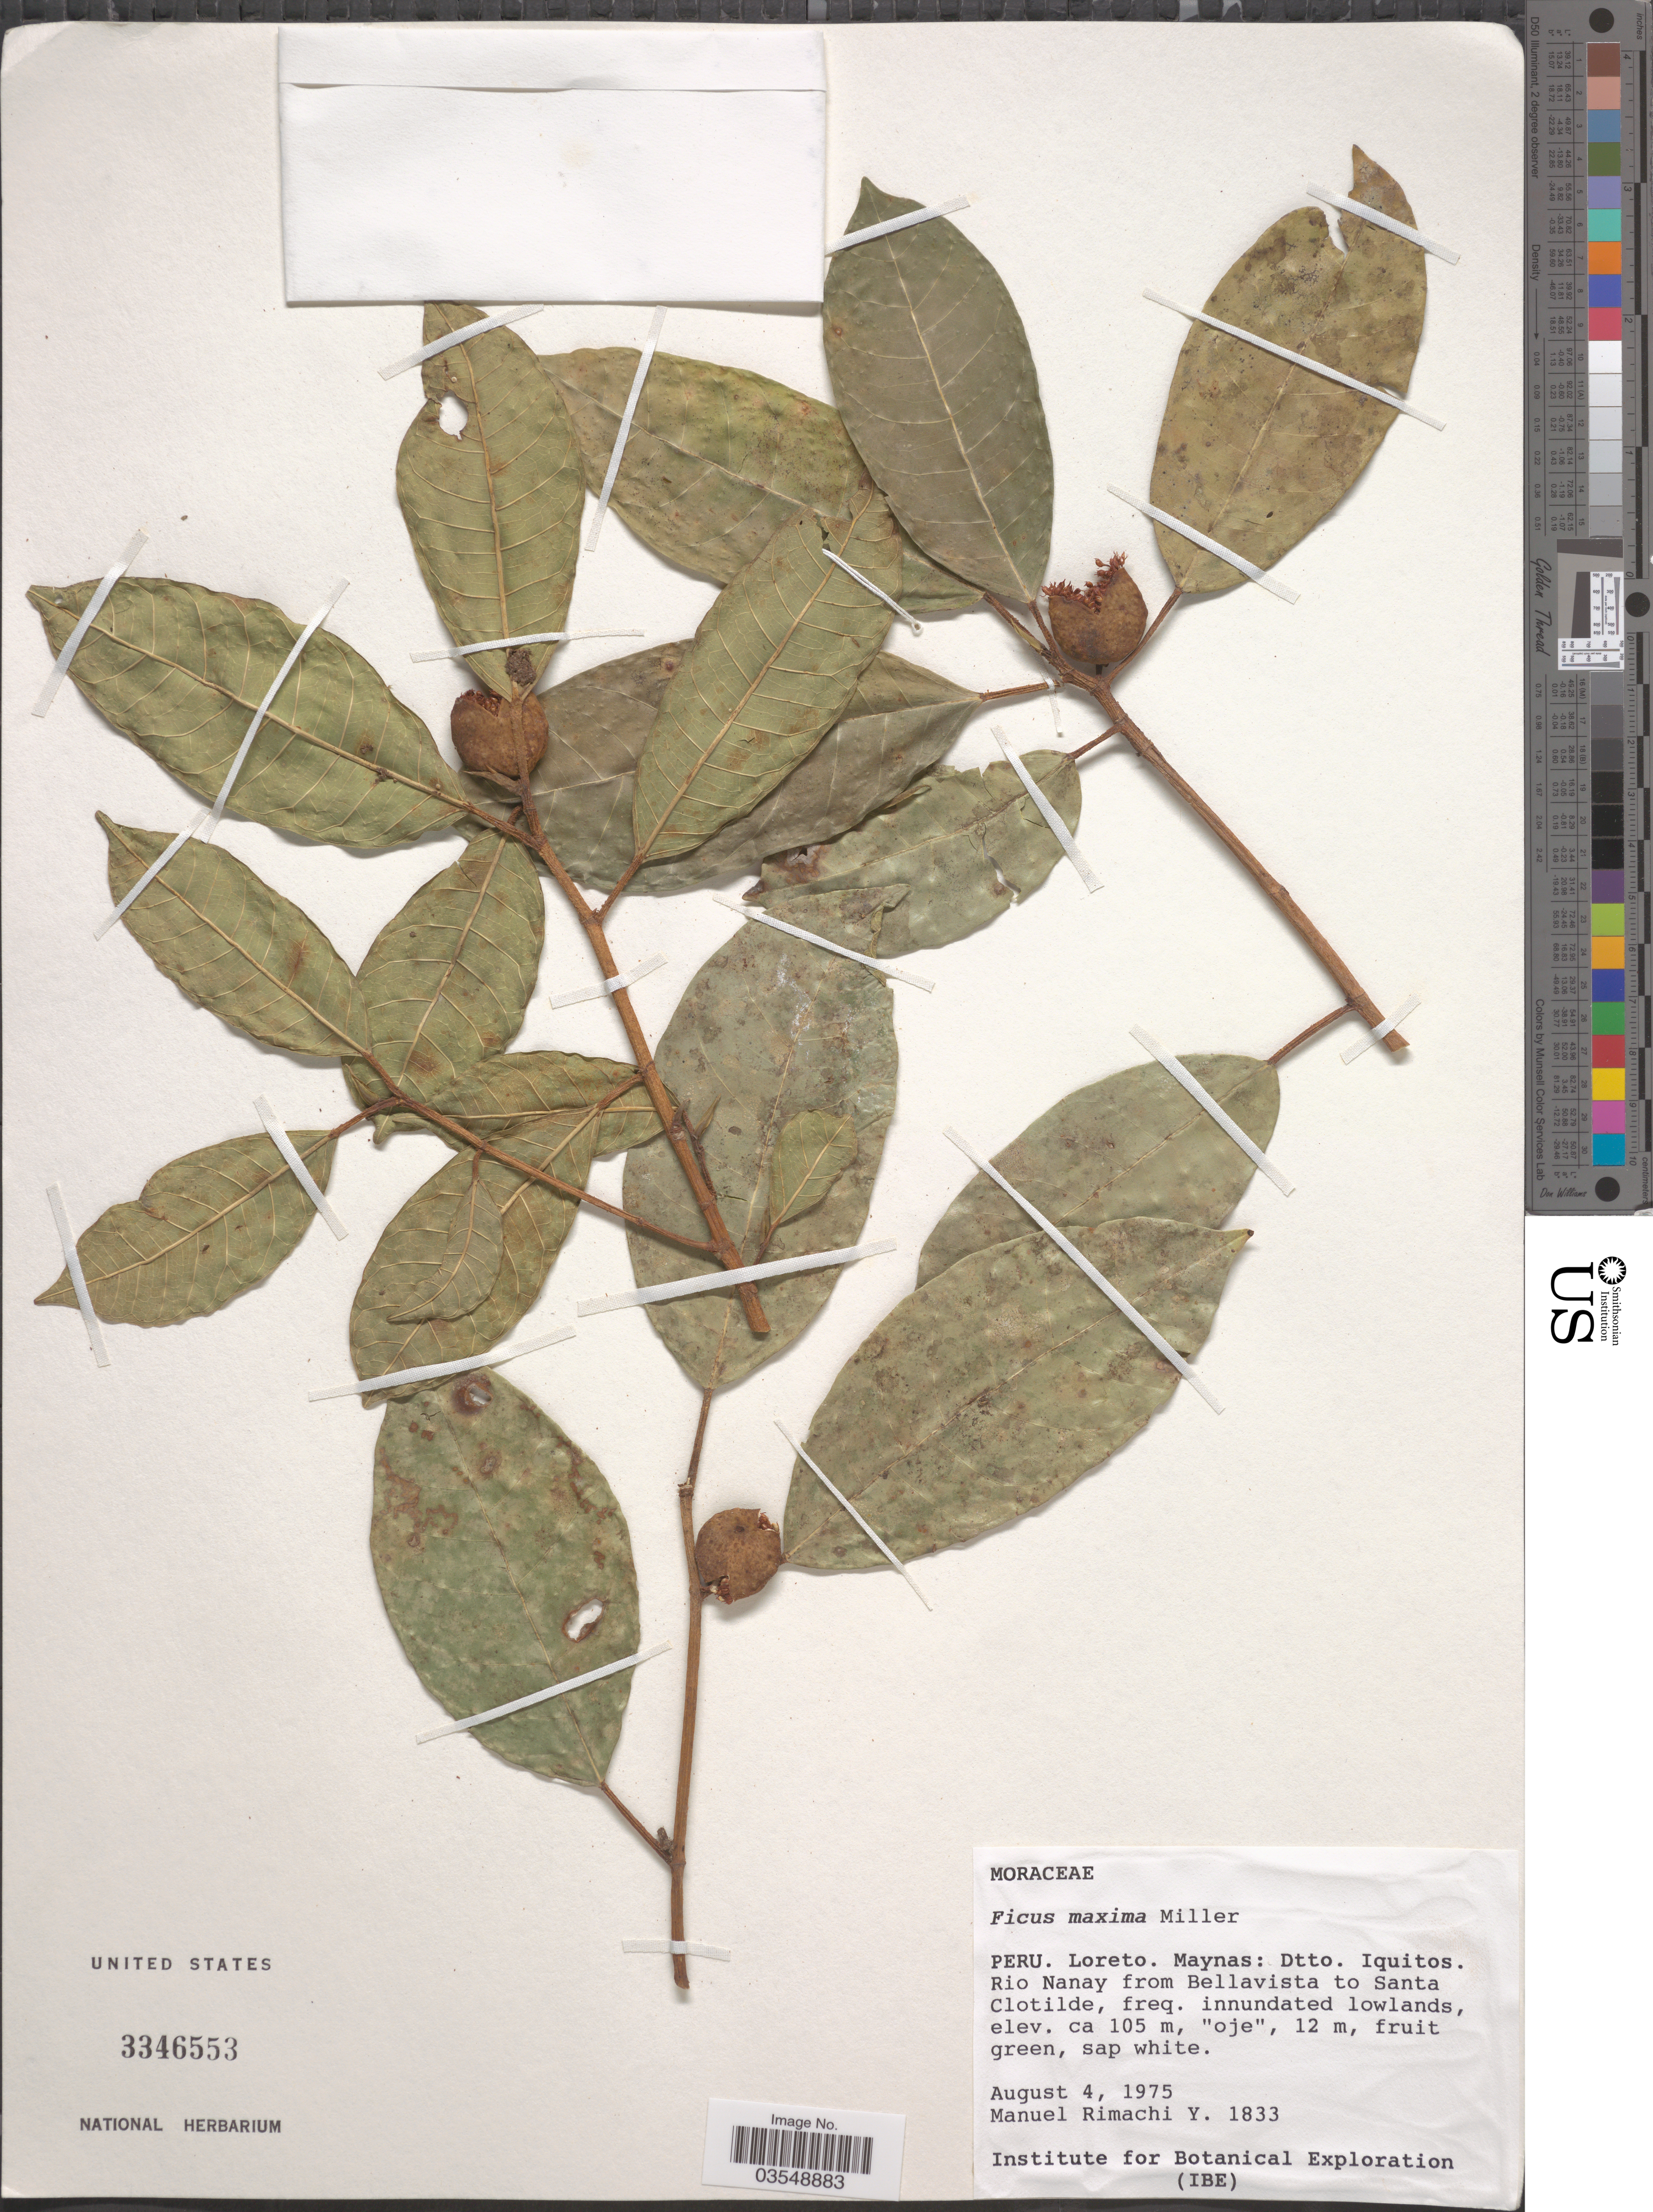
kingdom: Plantae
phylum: Tracheophyta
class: Magnoliopsida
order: Rosales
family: Moraceae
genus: Ficus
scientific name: Ficus radula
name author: Humb. & Bonpl. ex Willd.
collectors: M. Rimachi Y.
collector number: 1833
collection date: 1975-08-04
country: Peru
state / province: Loreto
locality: Maynas: Dtto. Iquitos. Rio Nanay from Bellavista to Santa Clotilde.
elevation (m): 105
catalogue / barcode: US 3346553